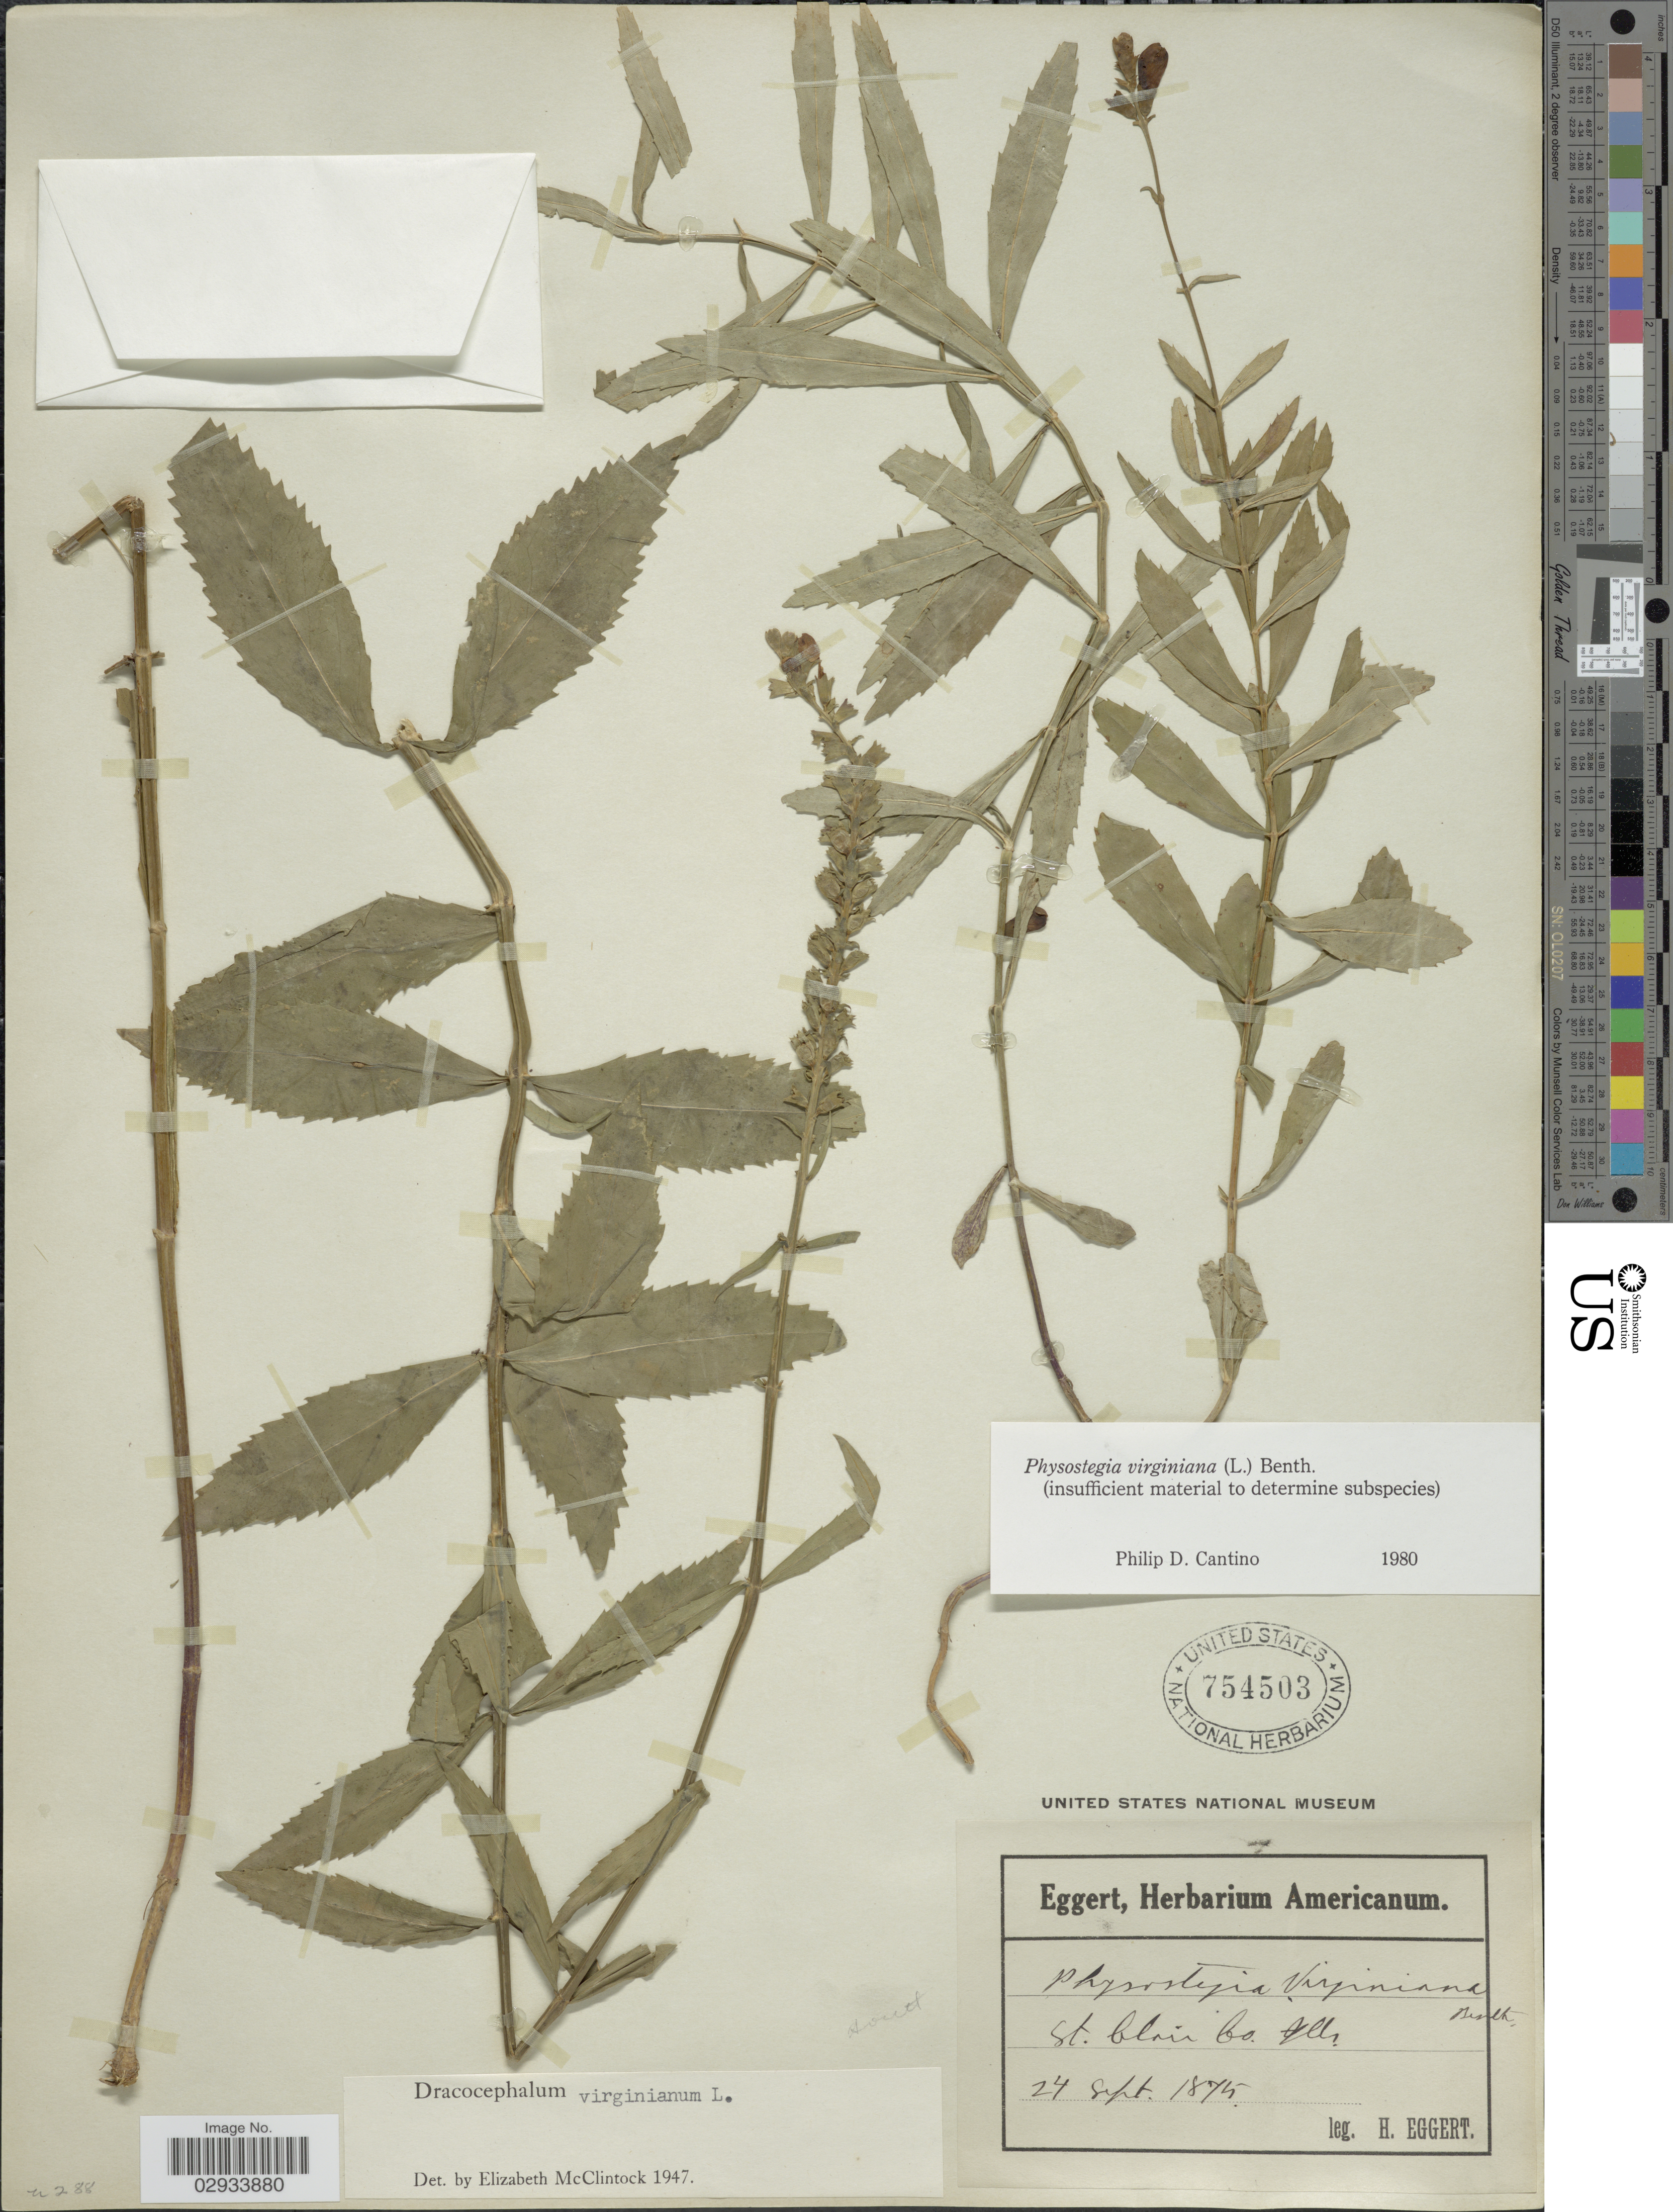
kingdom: Plantae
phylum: Tracheophyta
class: Magnoliopsida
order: Lamiales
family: Lamiaceae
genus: Physostegia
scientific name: Physostegia virginiana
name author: (L.) Benth.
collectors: H. Eggert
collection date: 1875-09-24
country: United States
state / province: Illinois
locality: St. Blair Co., Ill.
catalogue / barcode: US 754503